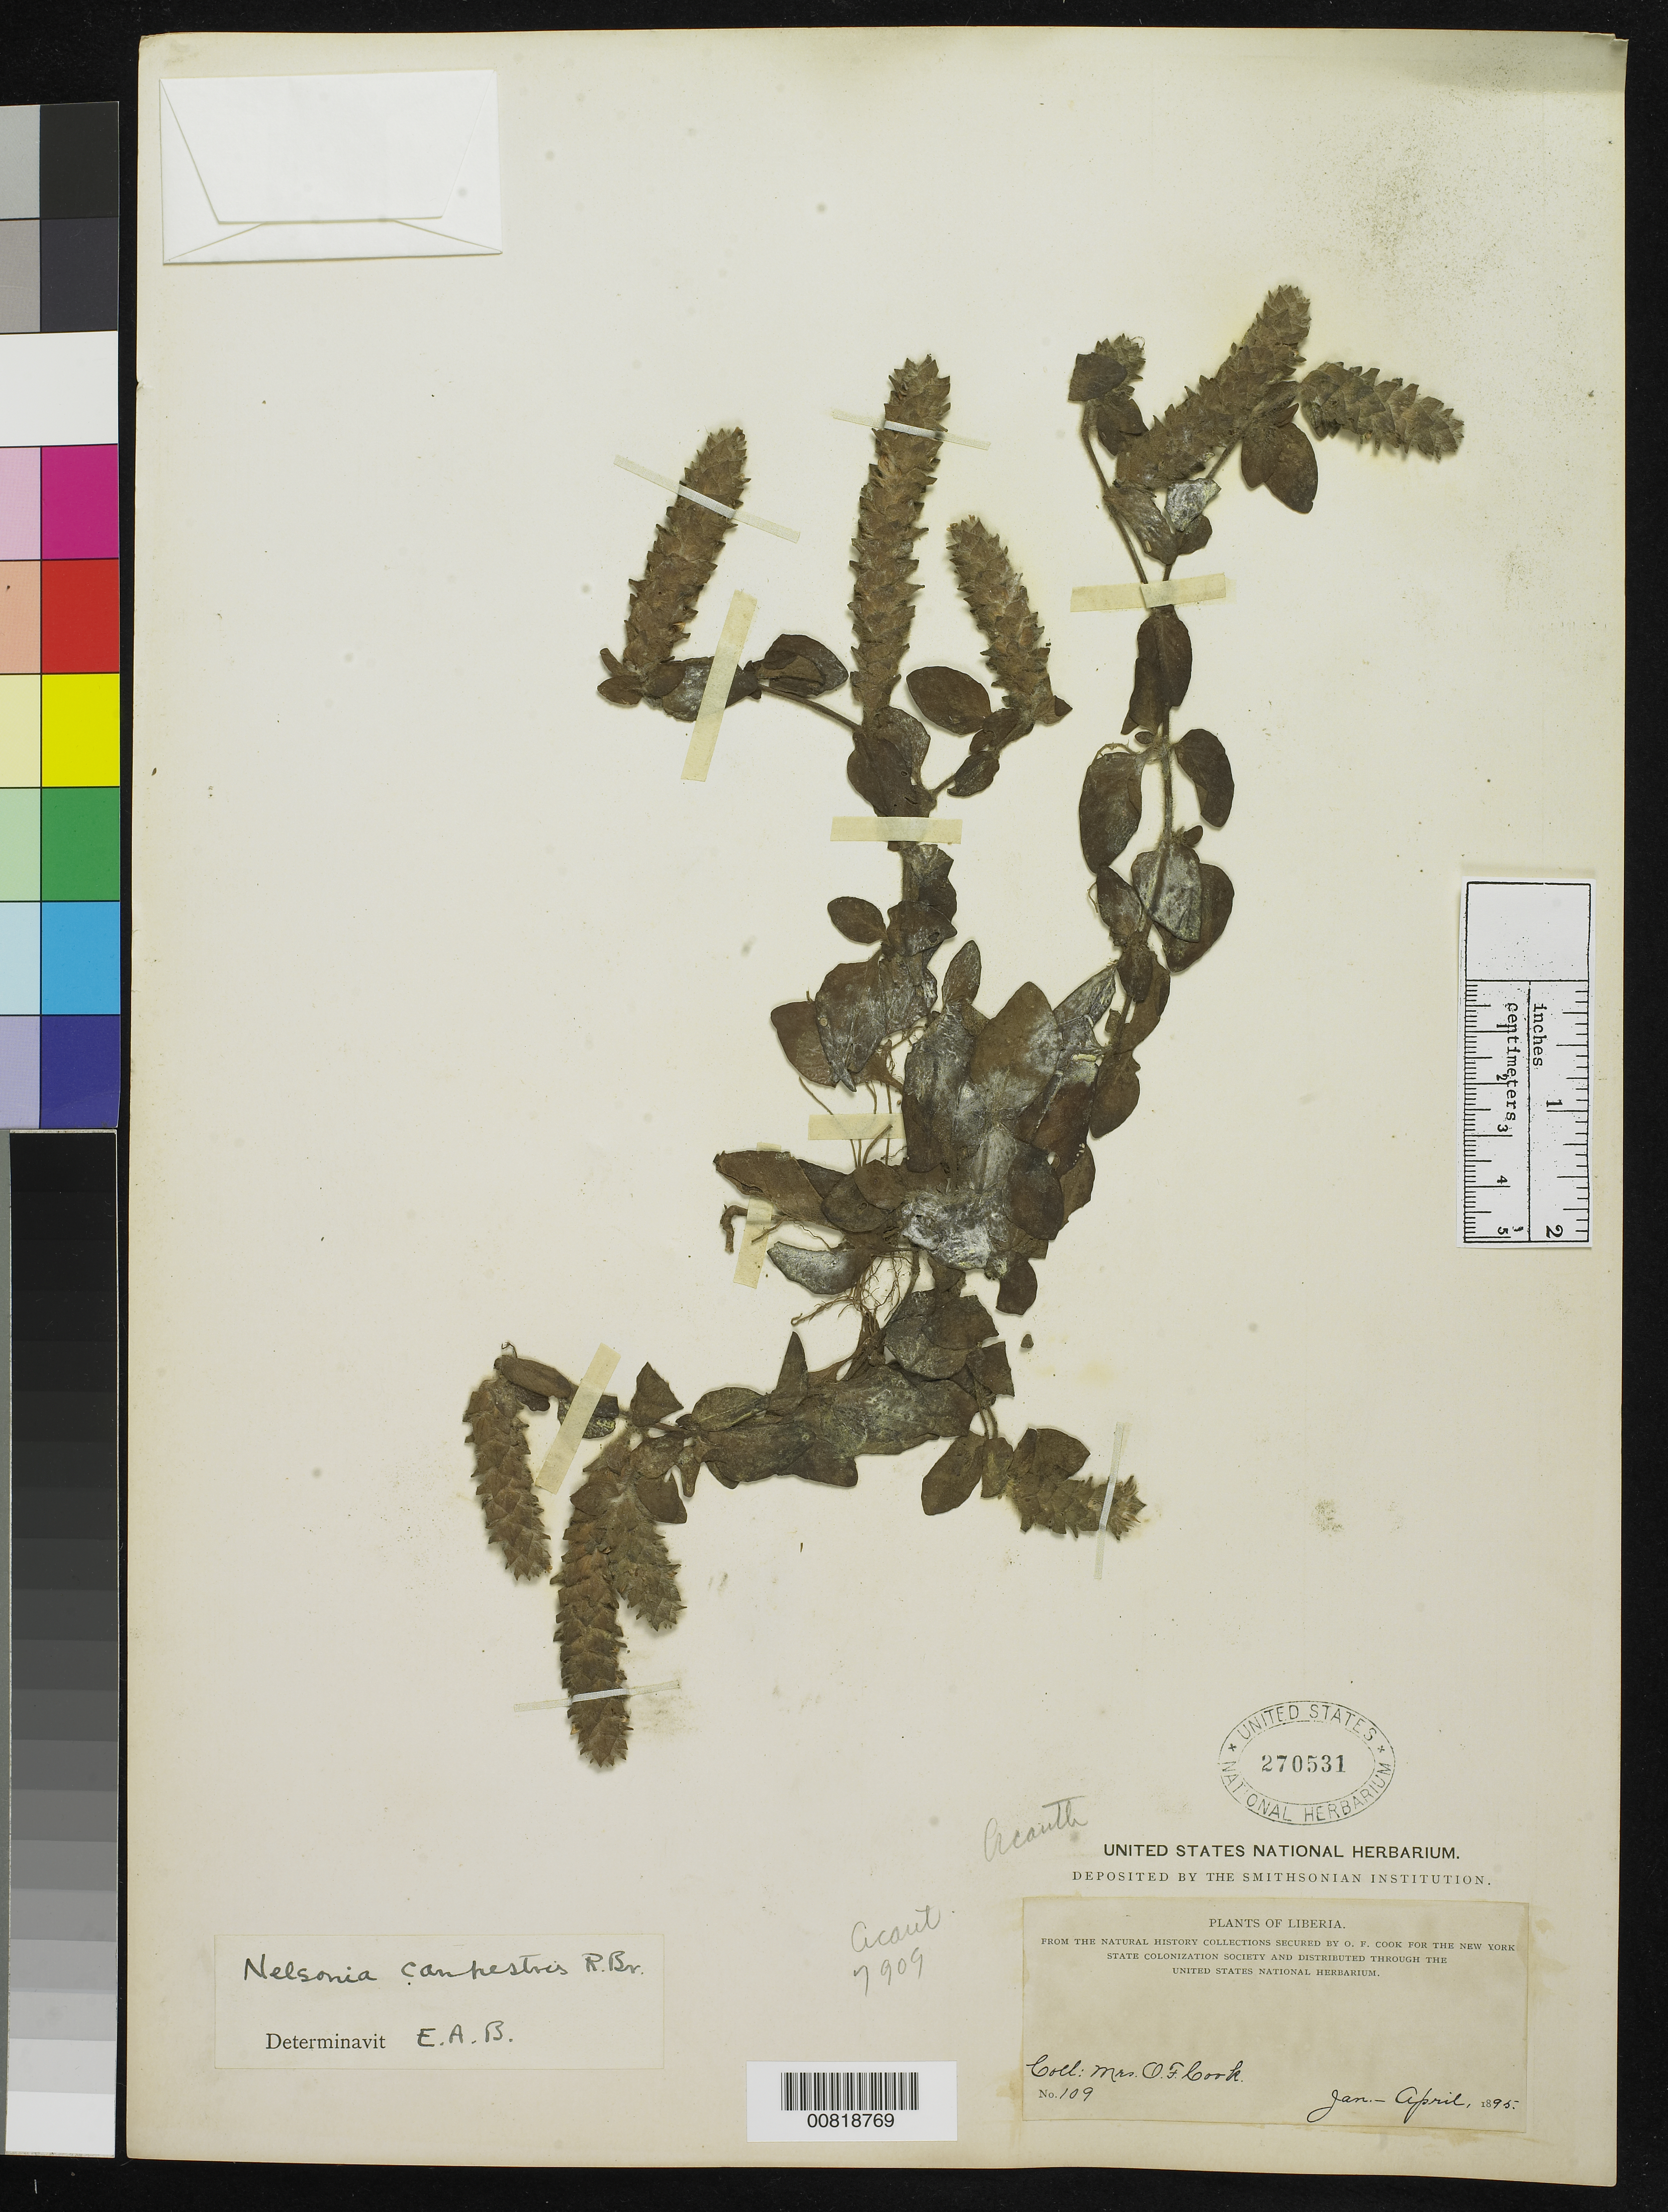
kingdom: Plantae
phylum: Tracheophyta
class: Magnoliopsida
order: Lamiales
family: Acanthaceae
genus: Nelsonia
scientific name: Nelsonia campestris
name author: P. Beauv.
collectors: Alice C. Cook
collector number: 109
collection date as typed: Jan 1895 to -- Apr 1895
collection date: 1895-01/1895-04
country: Liberia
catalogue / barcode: US 270531